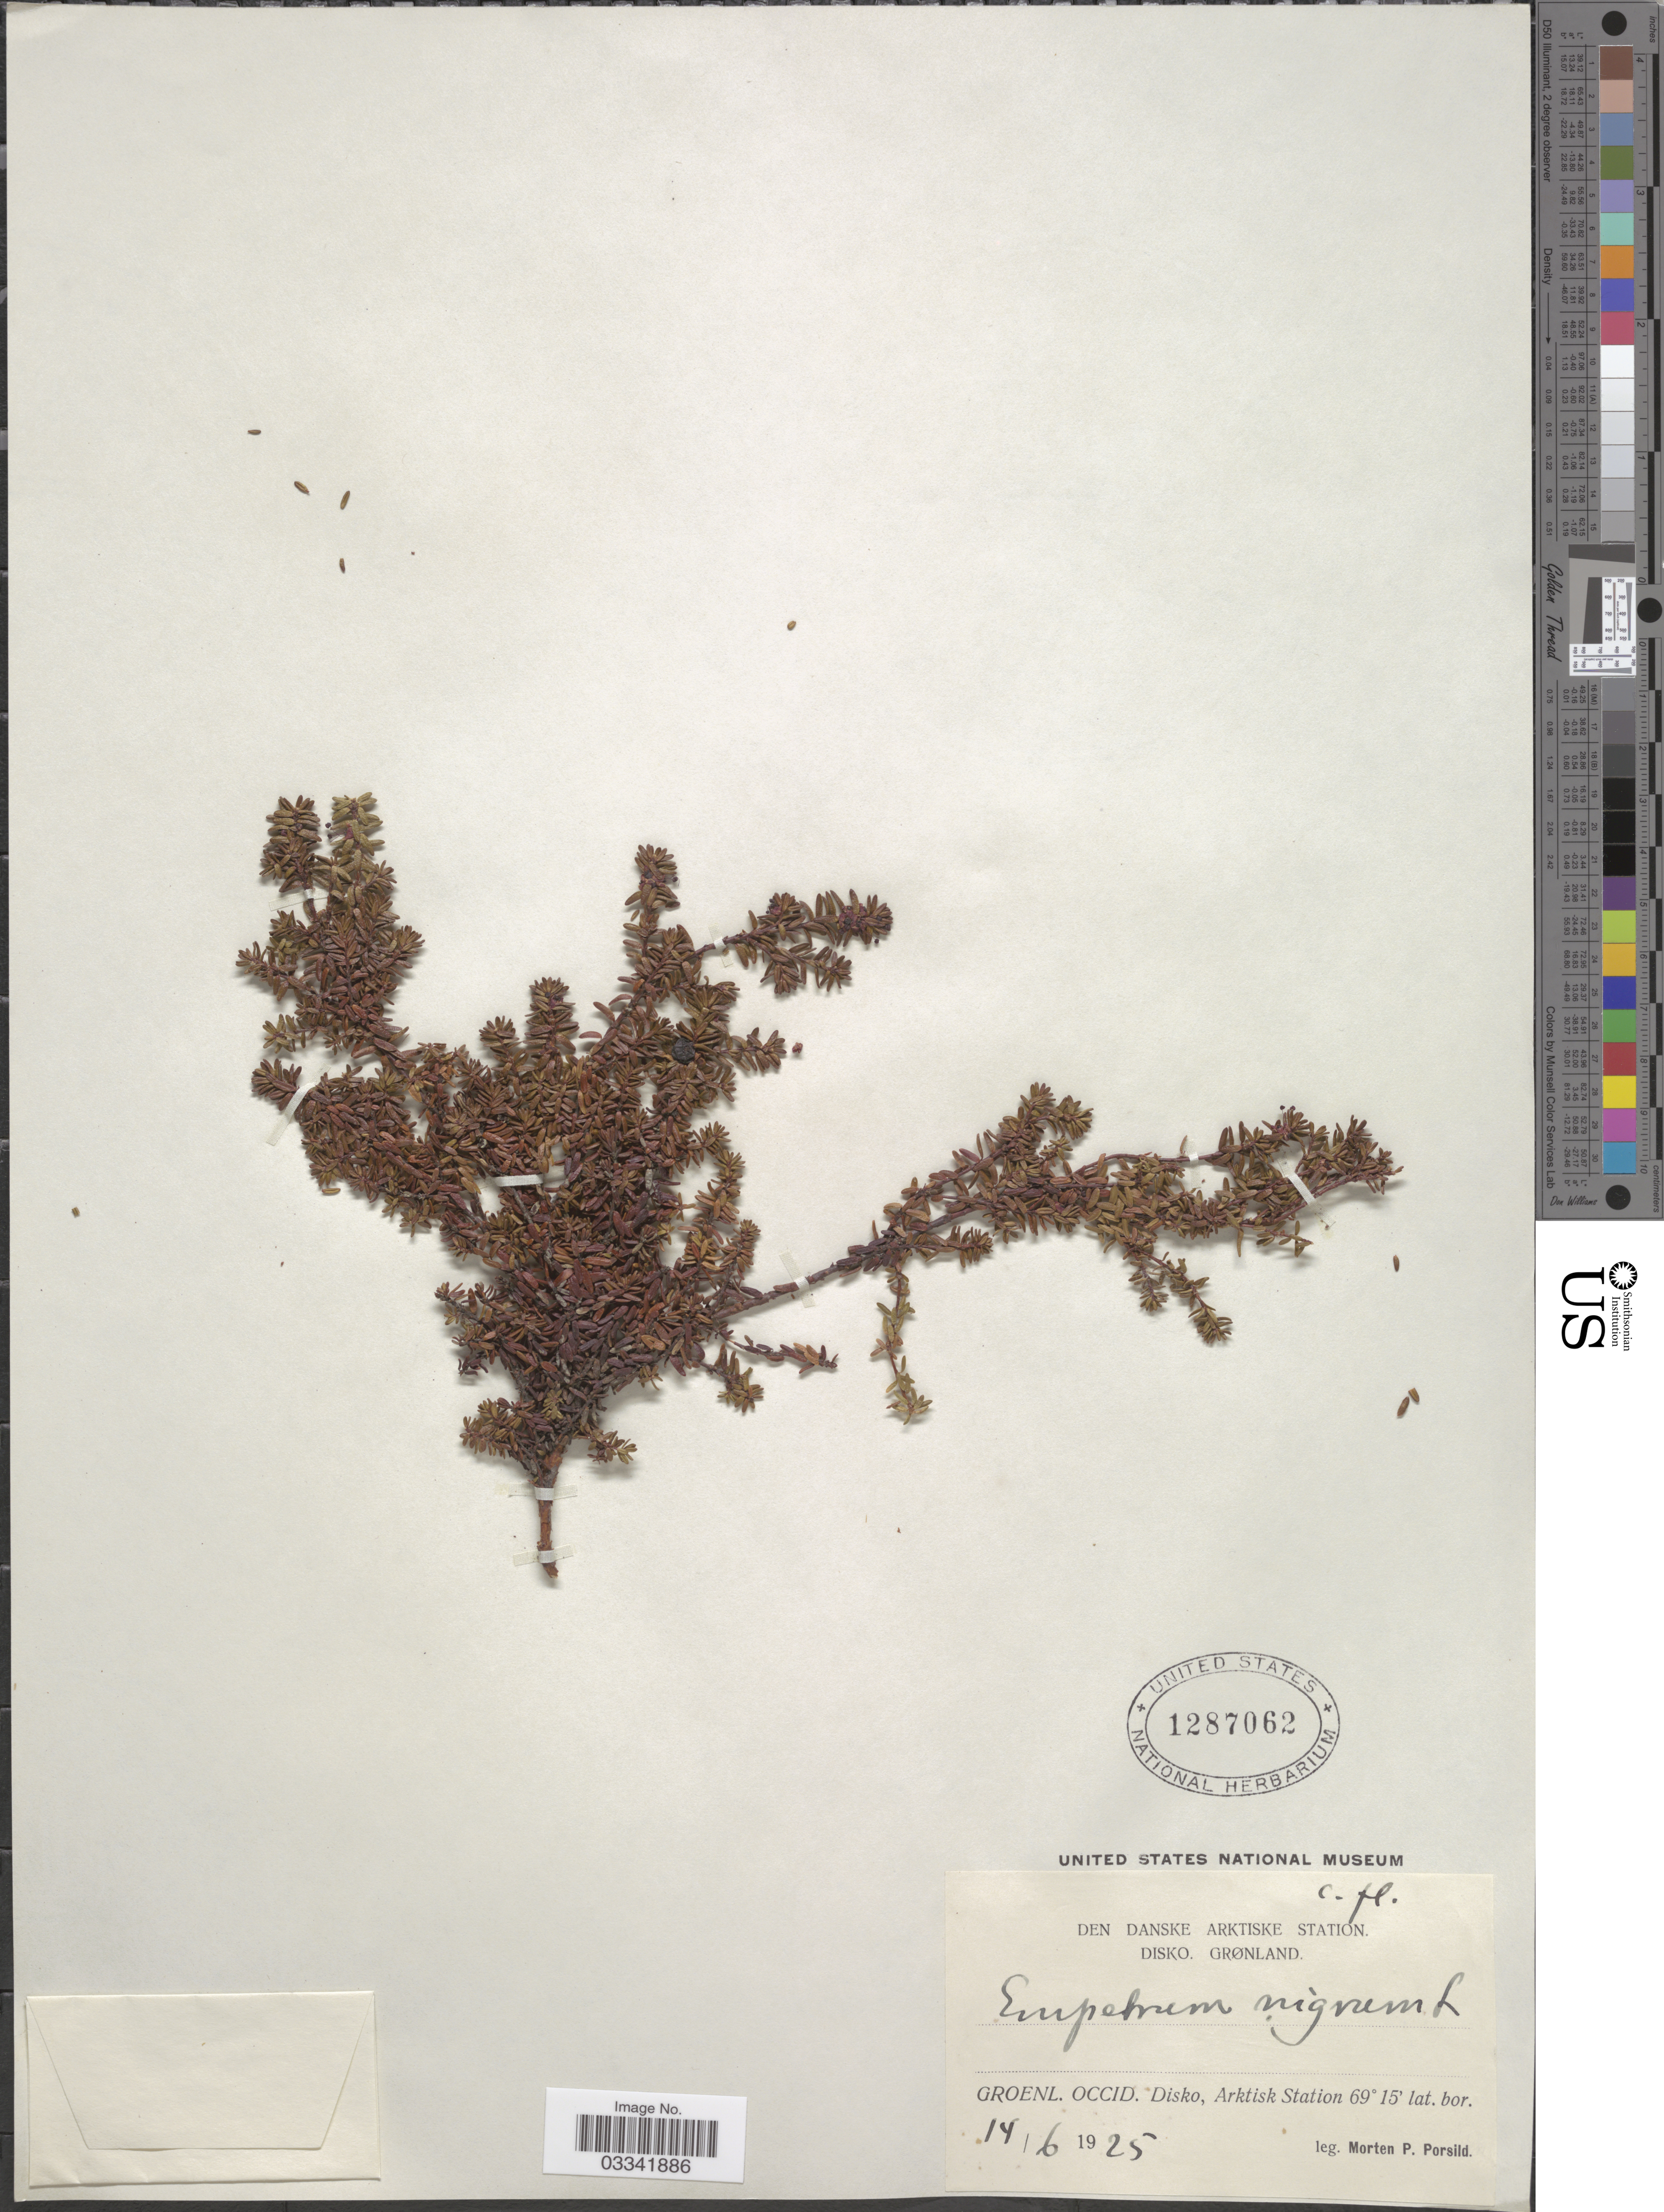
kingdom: Plantae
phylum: Tracheophyta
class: Magnoliopsida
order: Ericales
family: Ericaceae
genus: Empetrum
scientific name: Empetrum nigrum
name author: L.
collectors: M. P. Porsild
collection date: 1925-06-14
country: Greenland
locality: Den Danske Arktiske Station. Disko. Grønland. Groenl. Occid. Disko, Arktisk Station.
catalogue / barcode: US 1287062